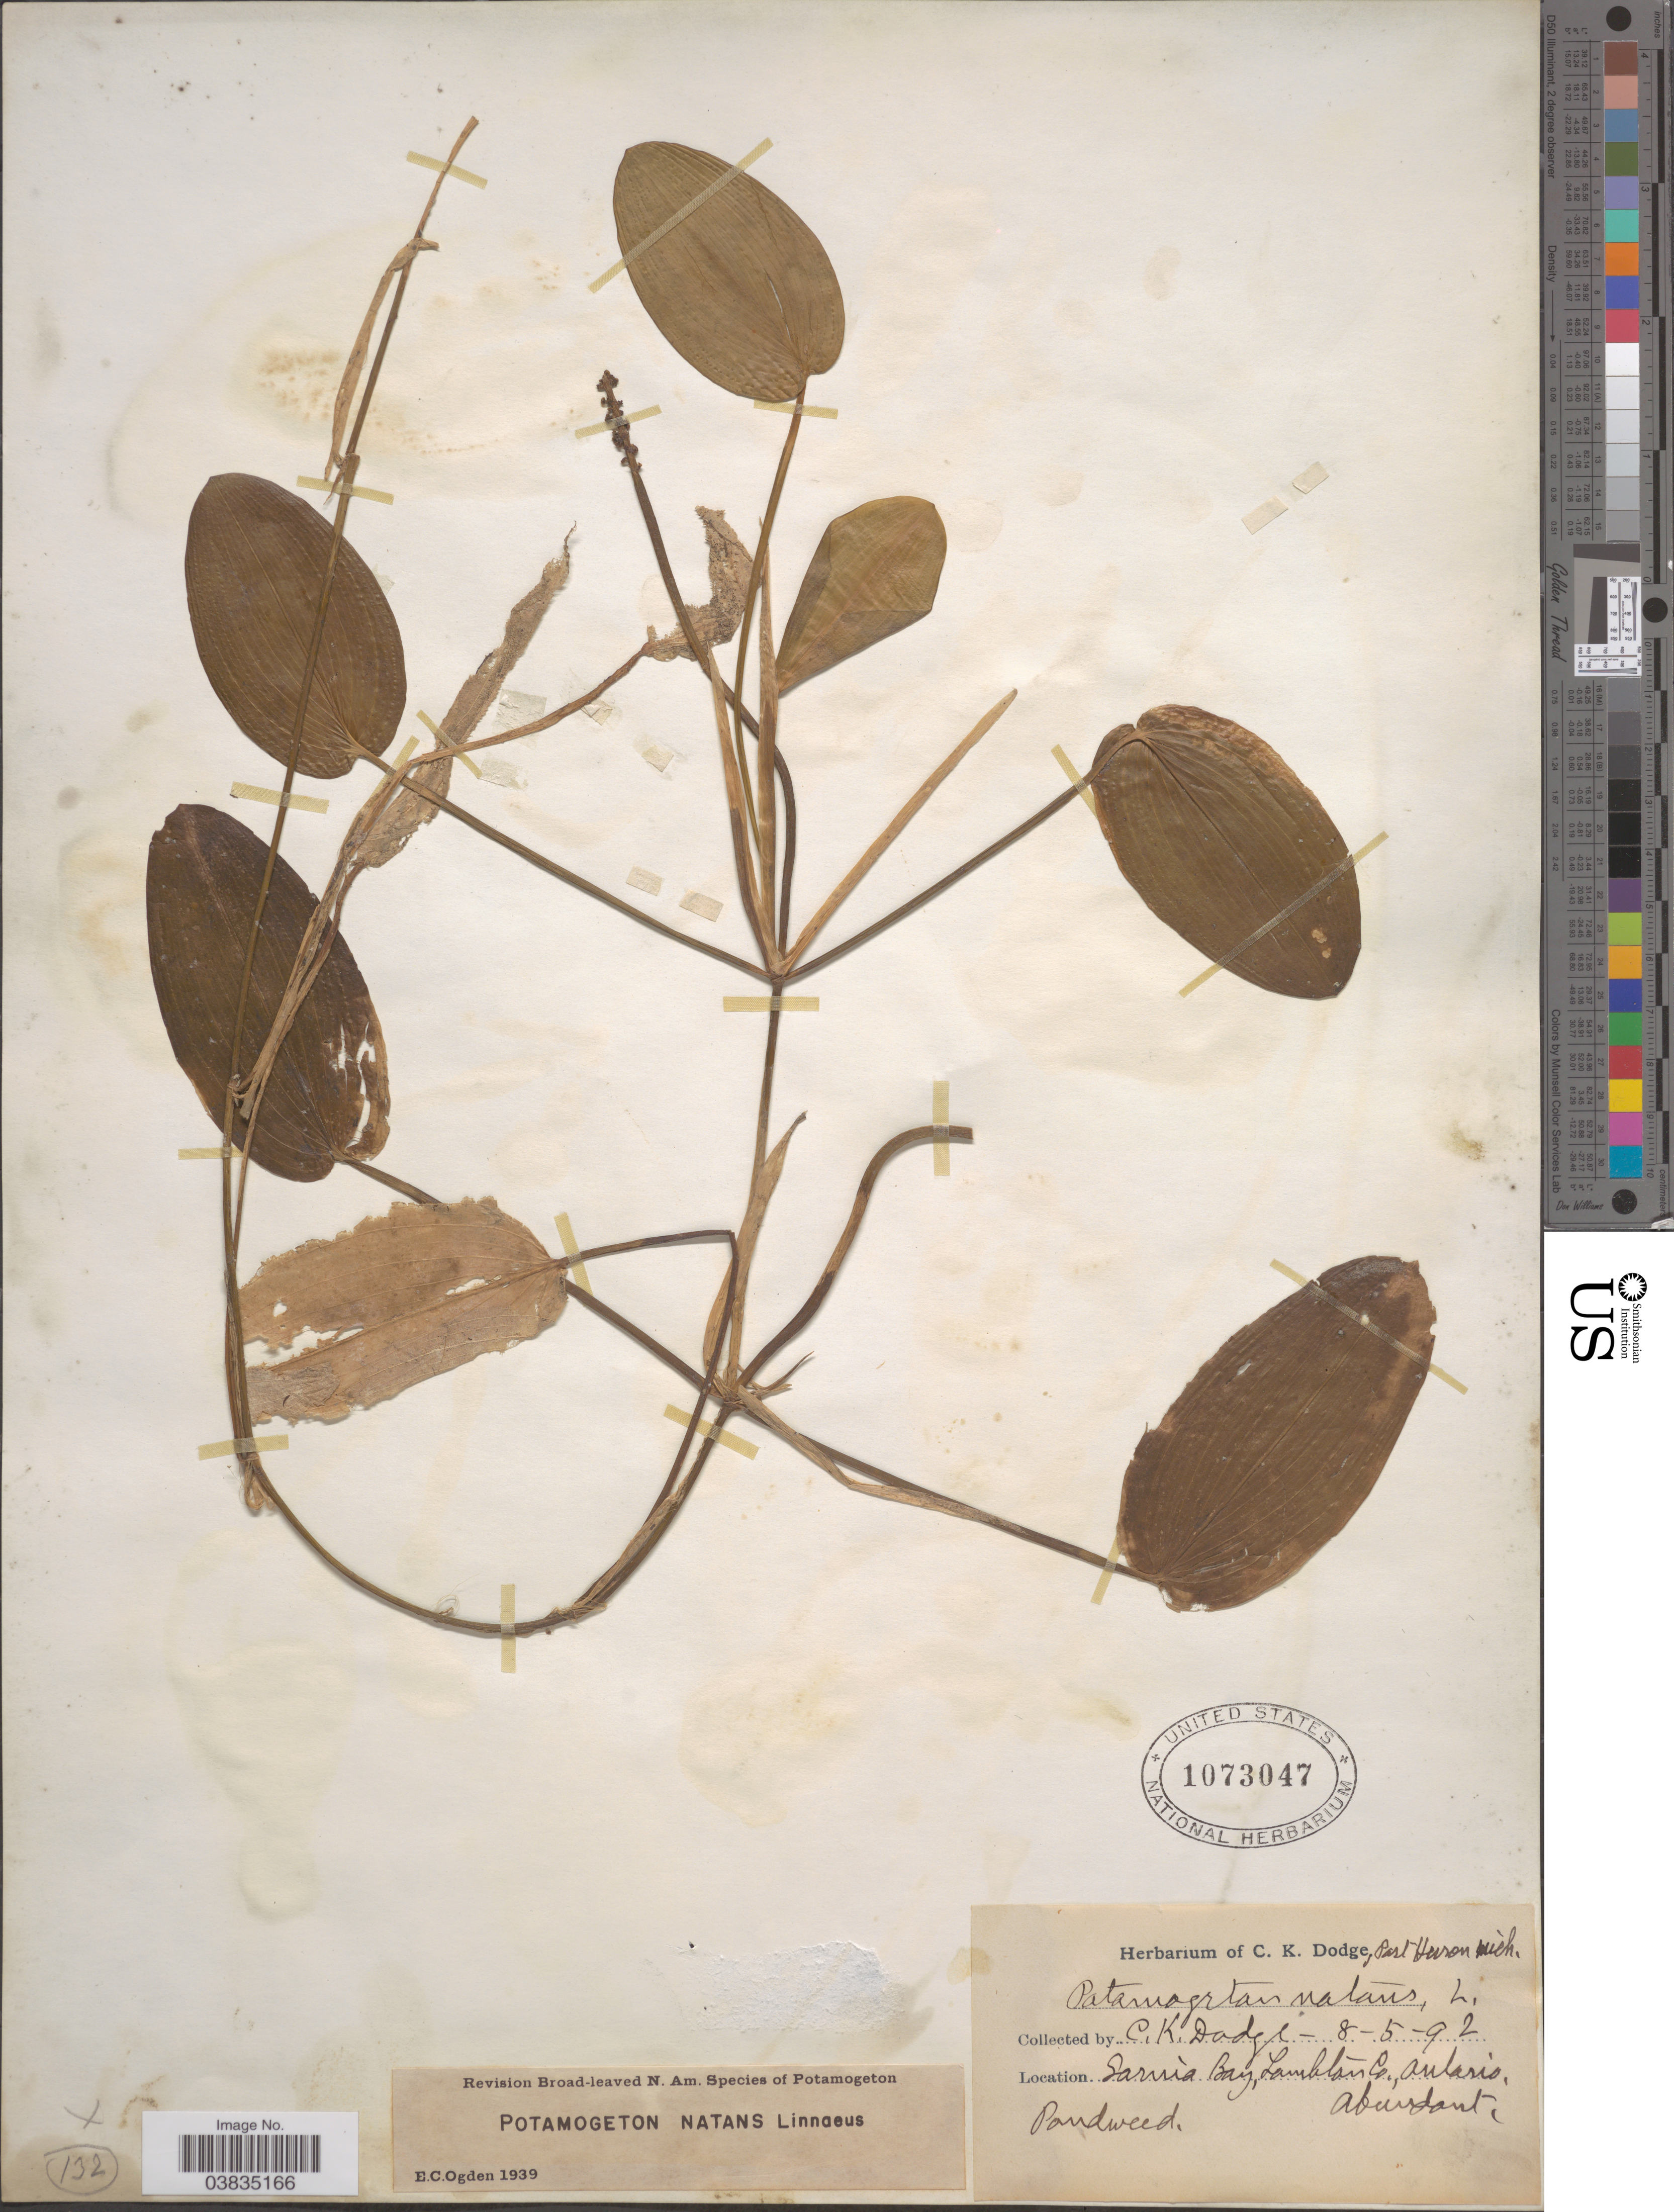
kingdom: Plantae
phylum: Tracheophyta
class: Liliopsida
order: Alismatales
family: Potamogetonaceae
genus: Potamogeton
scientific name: Potamogeton natans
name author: L.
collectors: C. Dodge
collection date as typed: Transcribed d/m/y: 5/8/92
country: Canada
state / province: Ontario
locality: Sarnia Bay, Lambton Co.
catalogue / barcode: US 1073047